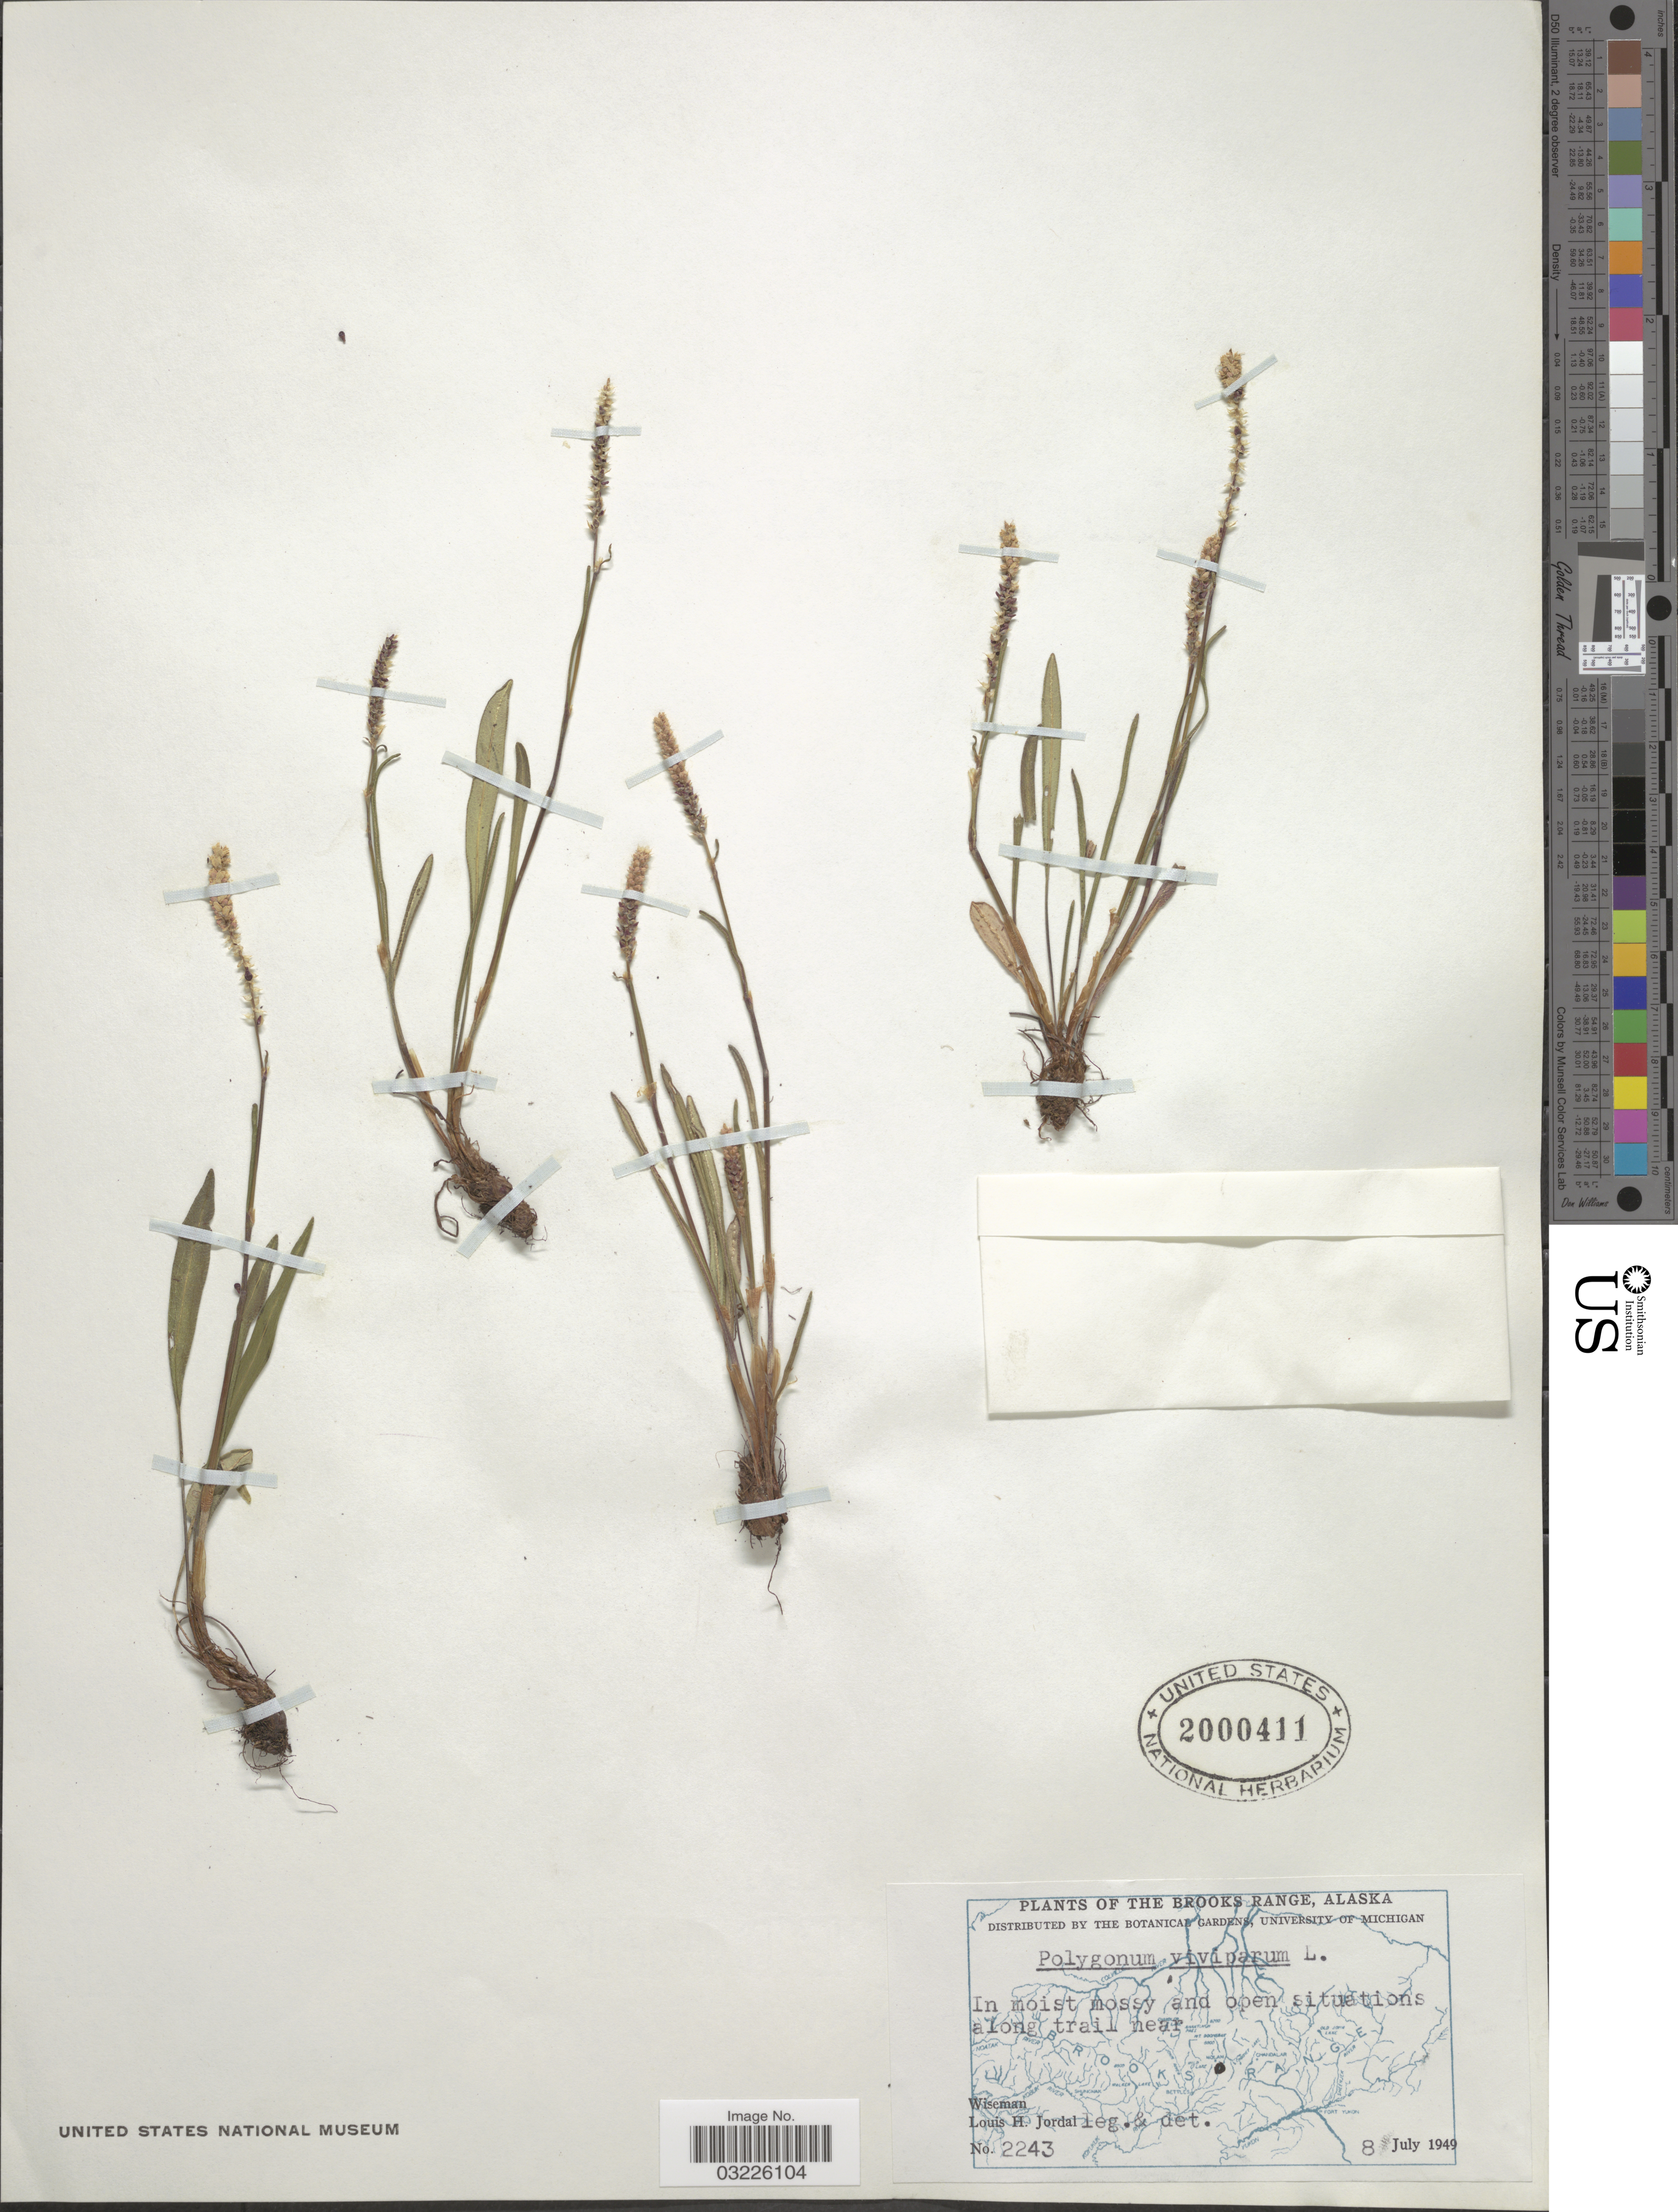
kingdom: Plantae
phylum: Tracheophyta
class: Magnoliopsida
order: Caryophyllales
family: Polygonaceae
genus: Bistorta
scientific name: Bistorta vivipara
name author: (L.) Delarbre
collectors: L. Jordal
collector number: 2243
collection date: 1949-07-08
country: United States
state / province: Alaska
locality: Brooks Range. Open situations along trail near Wiseman.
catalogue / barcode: US 2000411